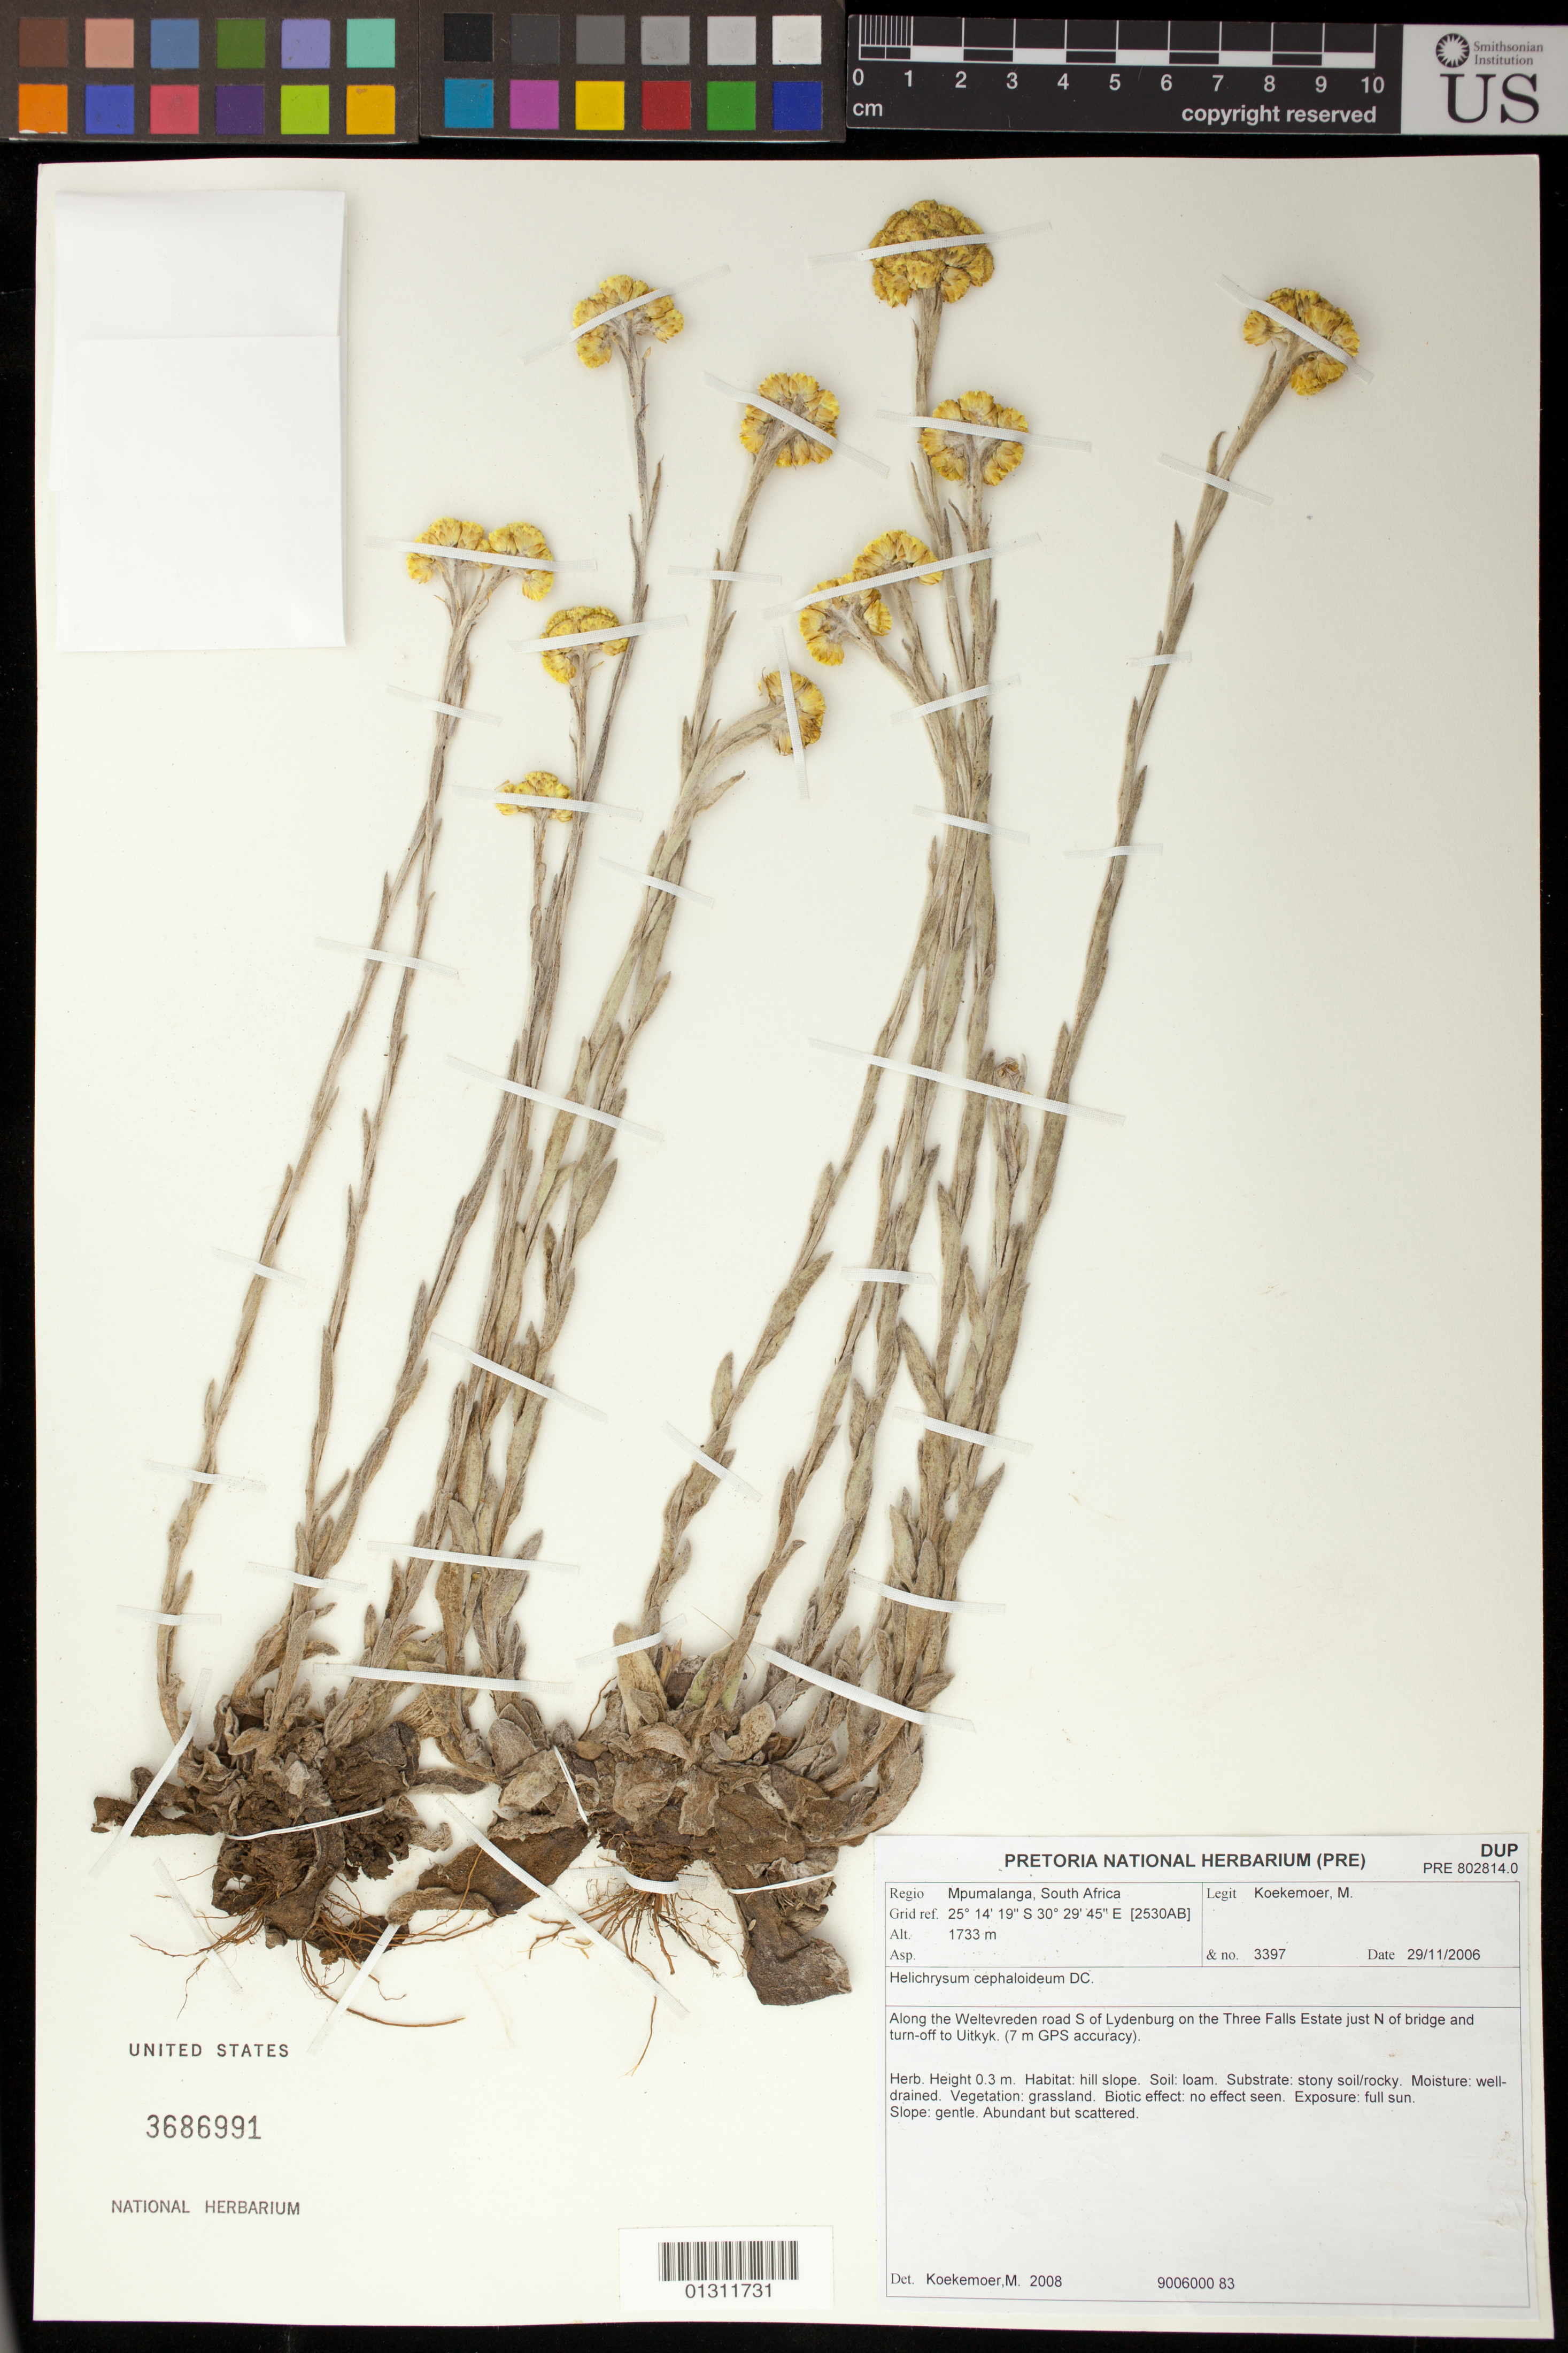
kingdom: Plantae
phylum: Tracheophyta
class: Magnoliopsida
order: Asterales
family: Asteraceae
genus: Helichrysum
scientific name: Helichrysum cephaloideum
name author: DC.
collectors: M. Koekemoer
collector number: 3397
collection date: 2006-11-29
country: South Africa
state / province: Mpumalanga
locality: Regio Mpumalanga, South Africa, Grid ref. [2530AB], Along the Weltevrede road S of Lydenburg on the Three Falls Estate just N at the bridge and turn-off to Uitkyk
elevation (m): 1733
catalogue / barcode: US 3686991